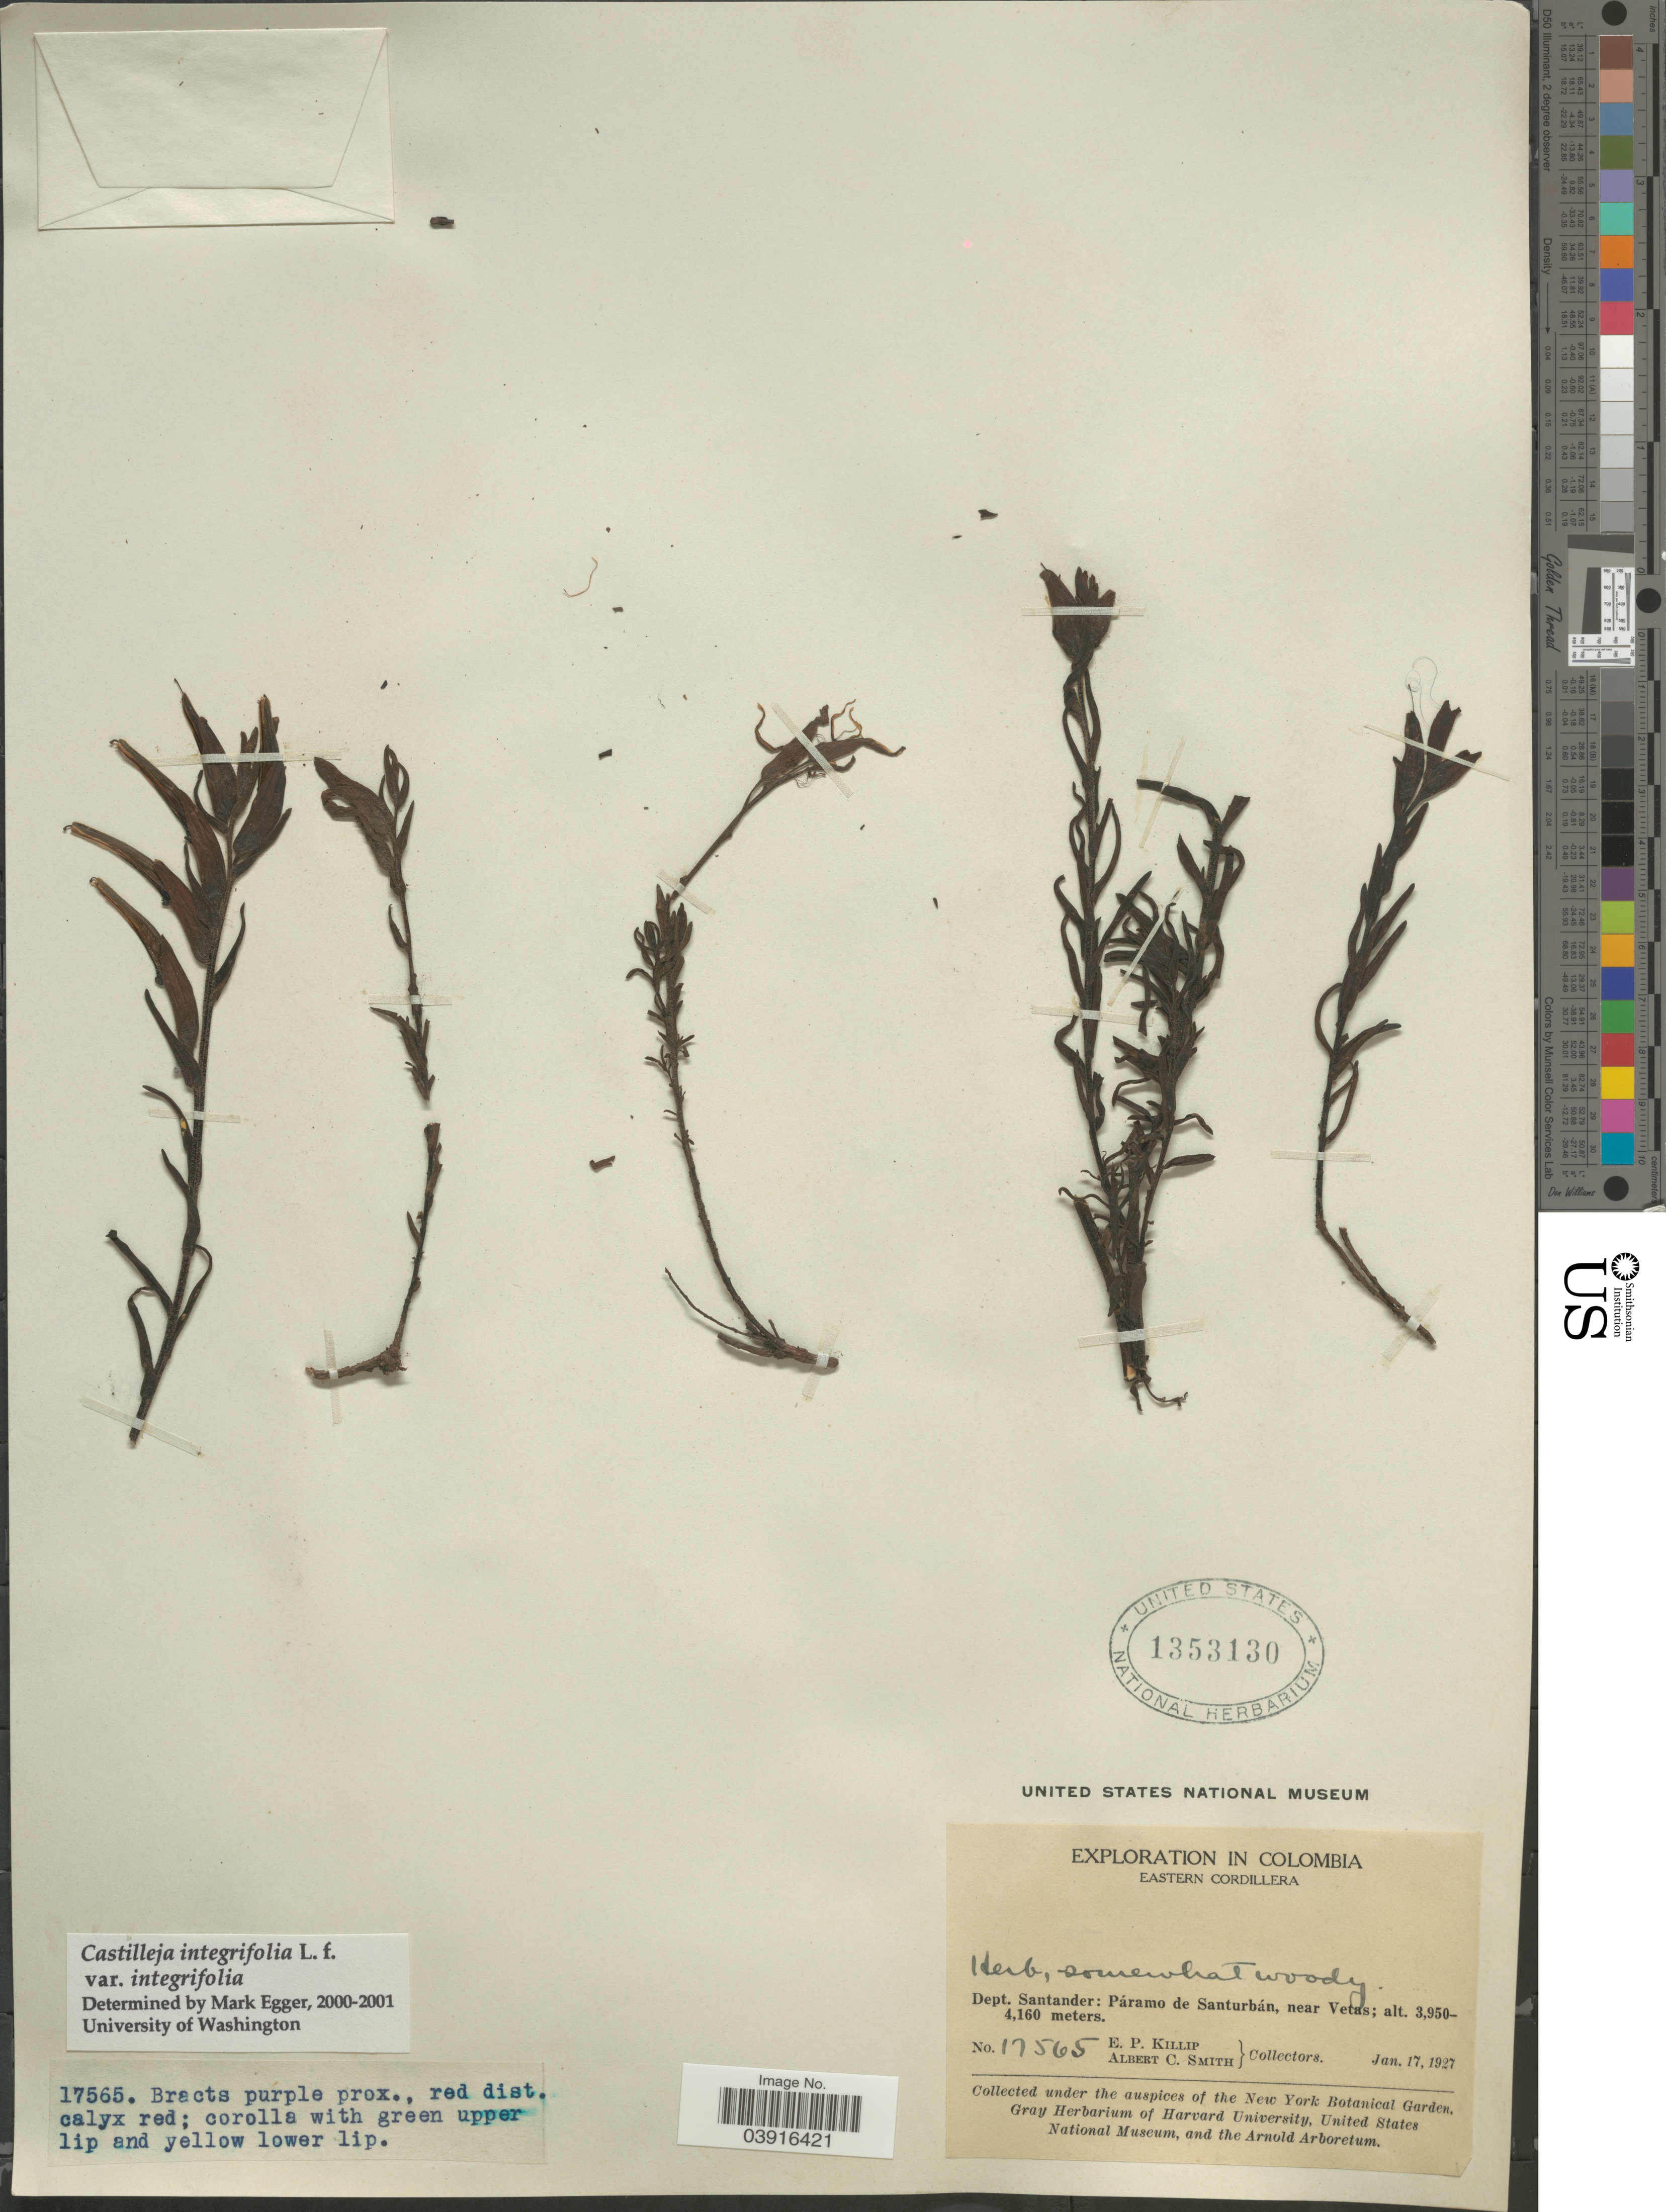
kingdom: Plantae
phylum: Tracheophyta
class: Magnoliopsida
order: Lamiales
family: Orobanchaceae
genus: Castilleja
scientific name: Castilleja integrifolia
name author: L. f.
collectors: E. P. Killip & A. C. Smith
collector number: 17565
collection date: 1927-01-17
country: Colombia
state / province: Santander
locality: Eastern Cordillera. Dept. Santander: Páramo de Santurbán, near Vetas.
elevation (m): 3950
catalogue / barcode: US 1353130